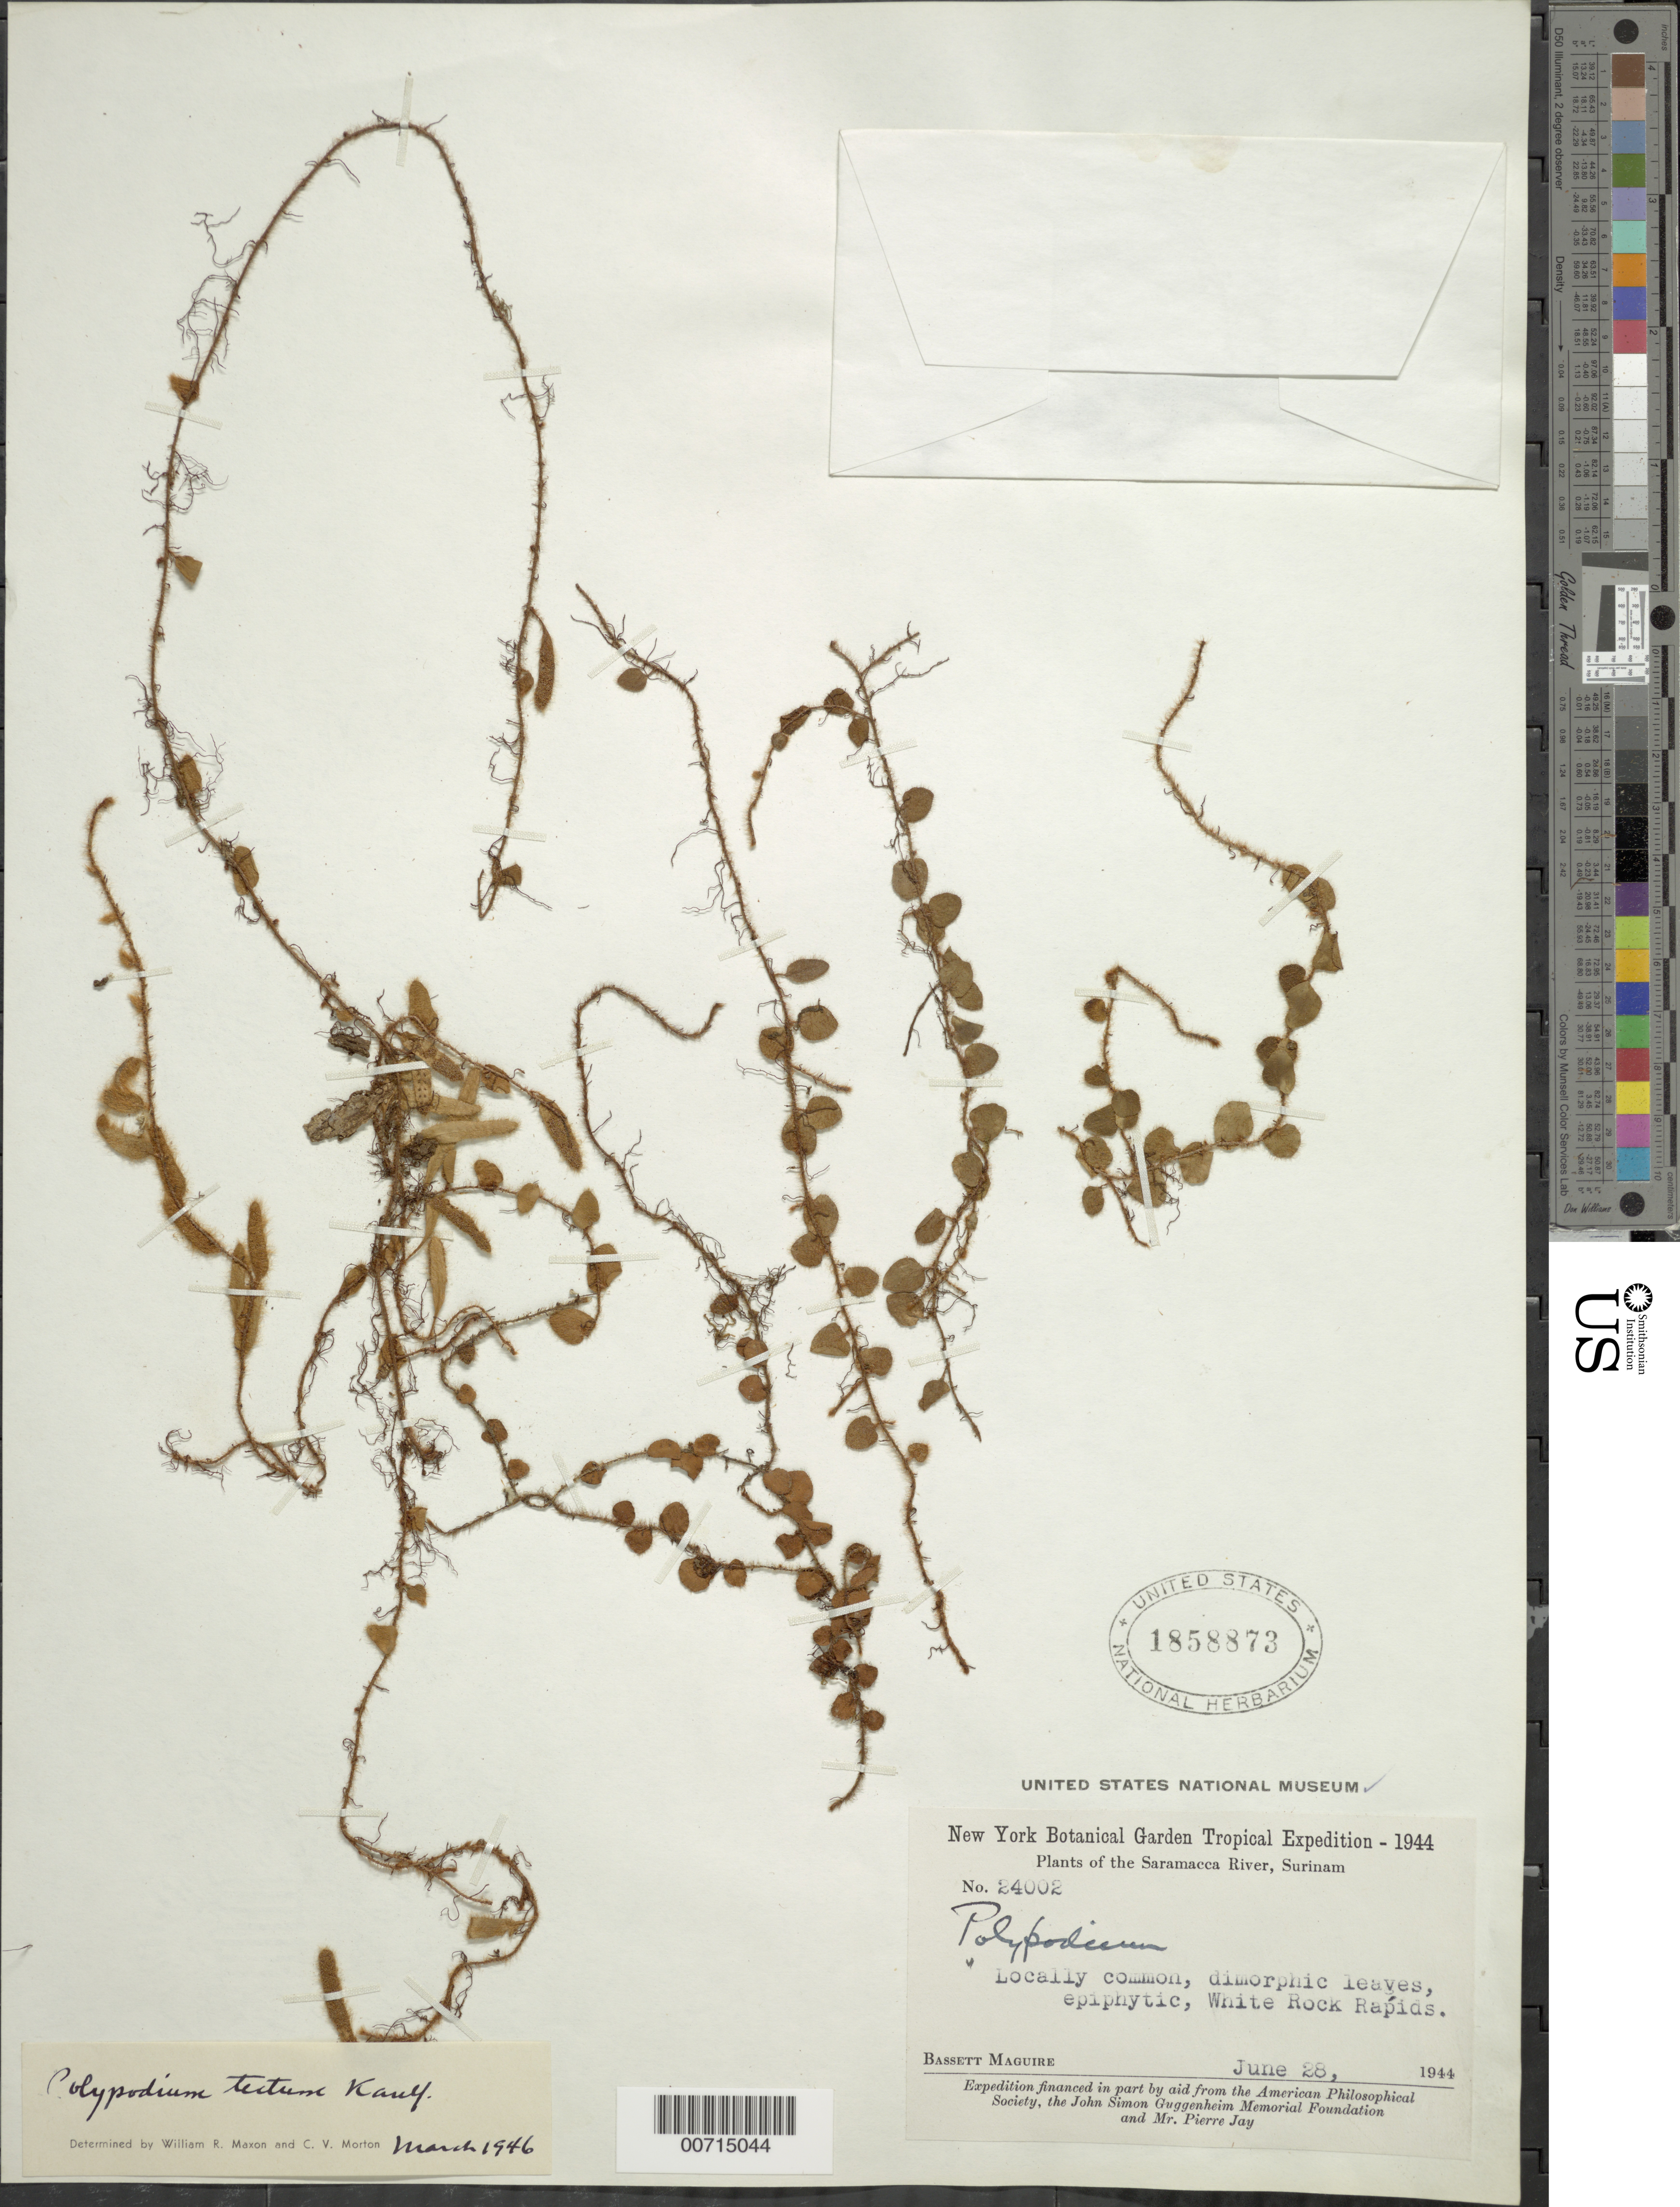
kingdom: Plantae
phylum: Tracheophyta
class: Polypodiopsida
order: Polypodiales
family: Polypodiaceae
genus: Microgramma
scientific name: Microgramma tecta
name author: (Kaulf.) Alston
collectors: B. Maguire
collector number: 24002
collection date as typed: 28-Jun-44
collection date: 1944-06-28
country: Suriname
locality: Saramacca River, White Rock Rapids, below Posoegronoe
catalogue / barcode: US 1858873